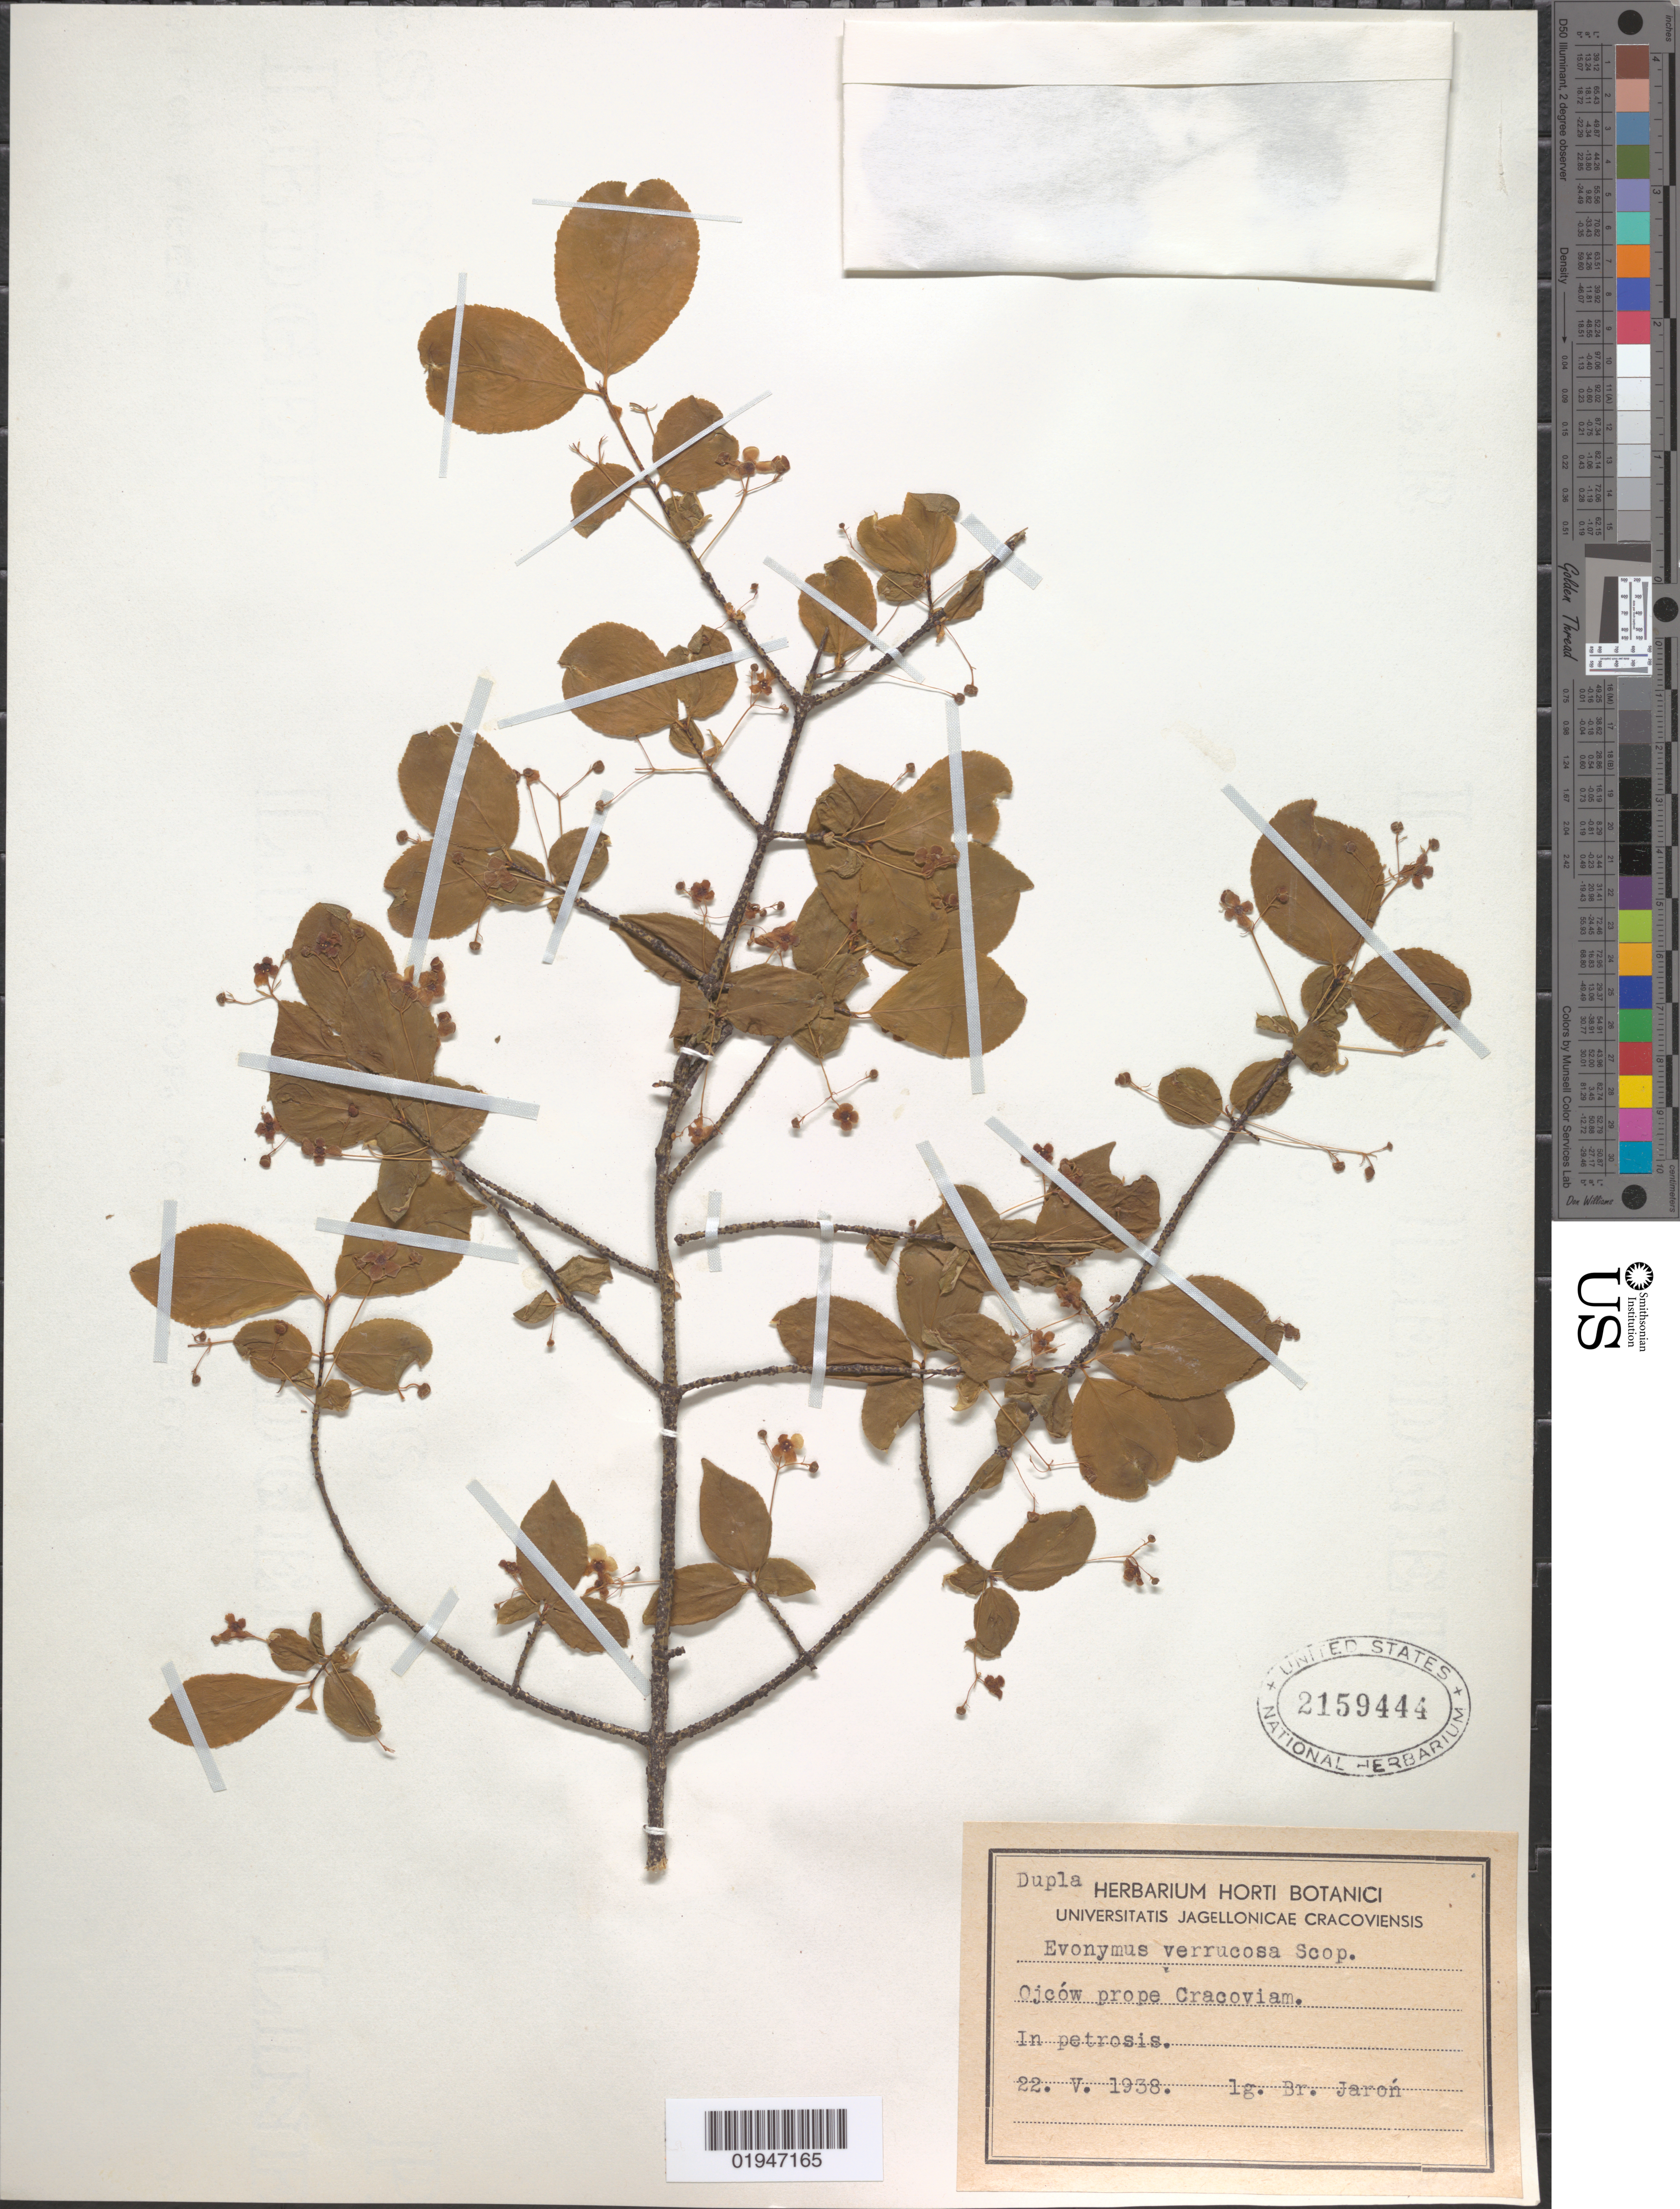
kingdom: Plantae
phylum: Tracheophyta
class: Magnoliopsida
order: Celastrales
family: Celastraceae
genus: Euonymus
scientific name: Euonymus verrucosus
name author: Scop.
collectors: B. Jaron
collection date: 1938-05-22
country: Poland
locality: Ojców, prope Cracoviam [Krakow]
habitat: In petrosis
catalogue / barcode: US 2159444